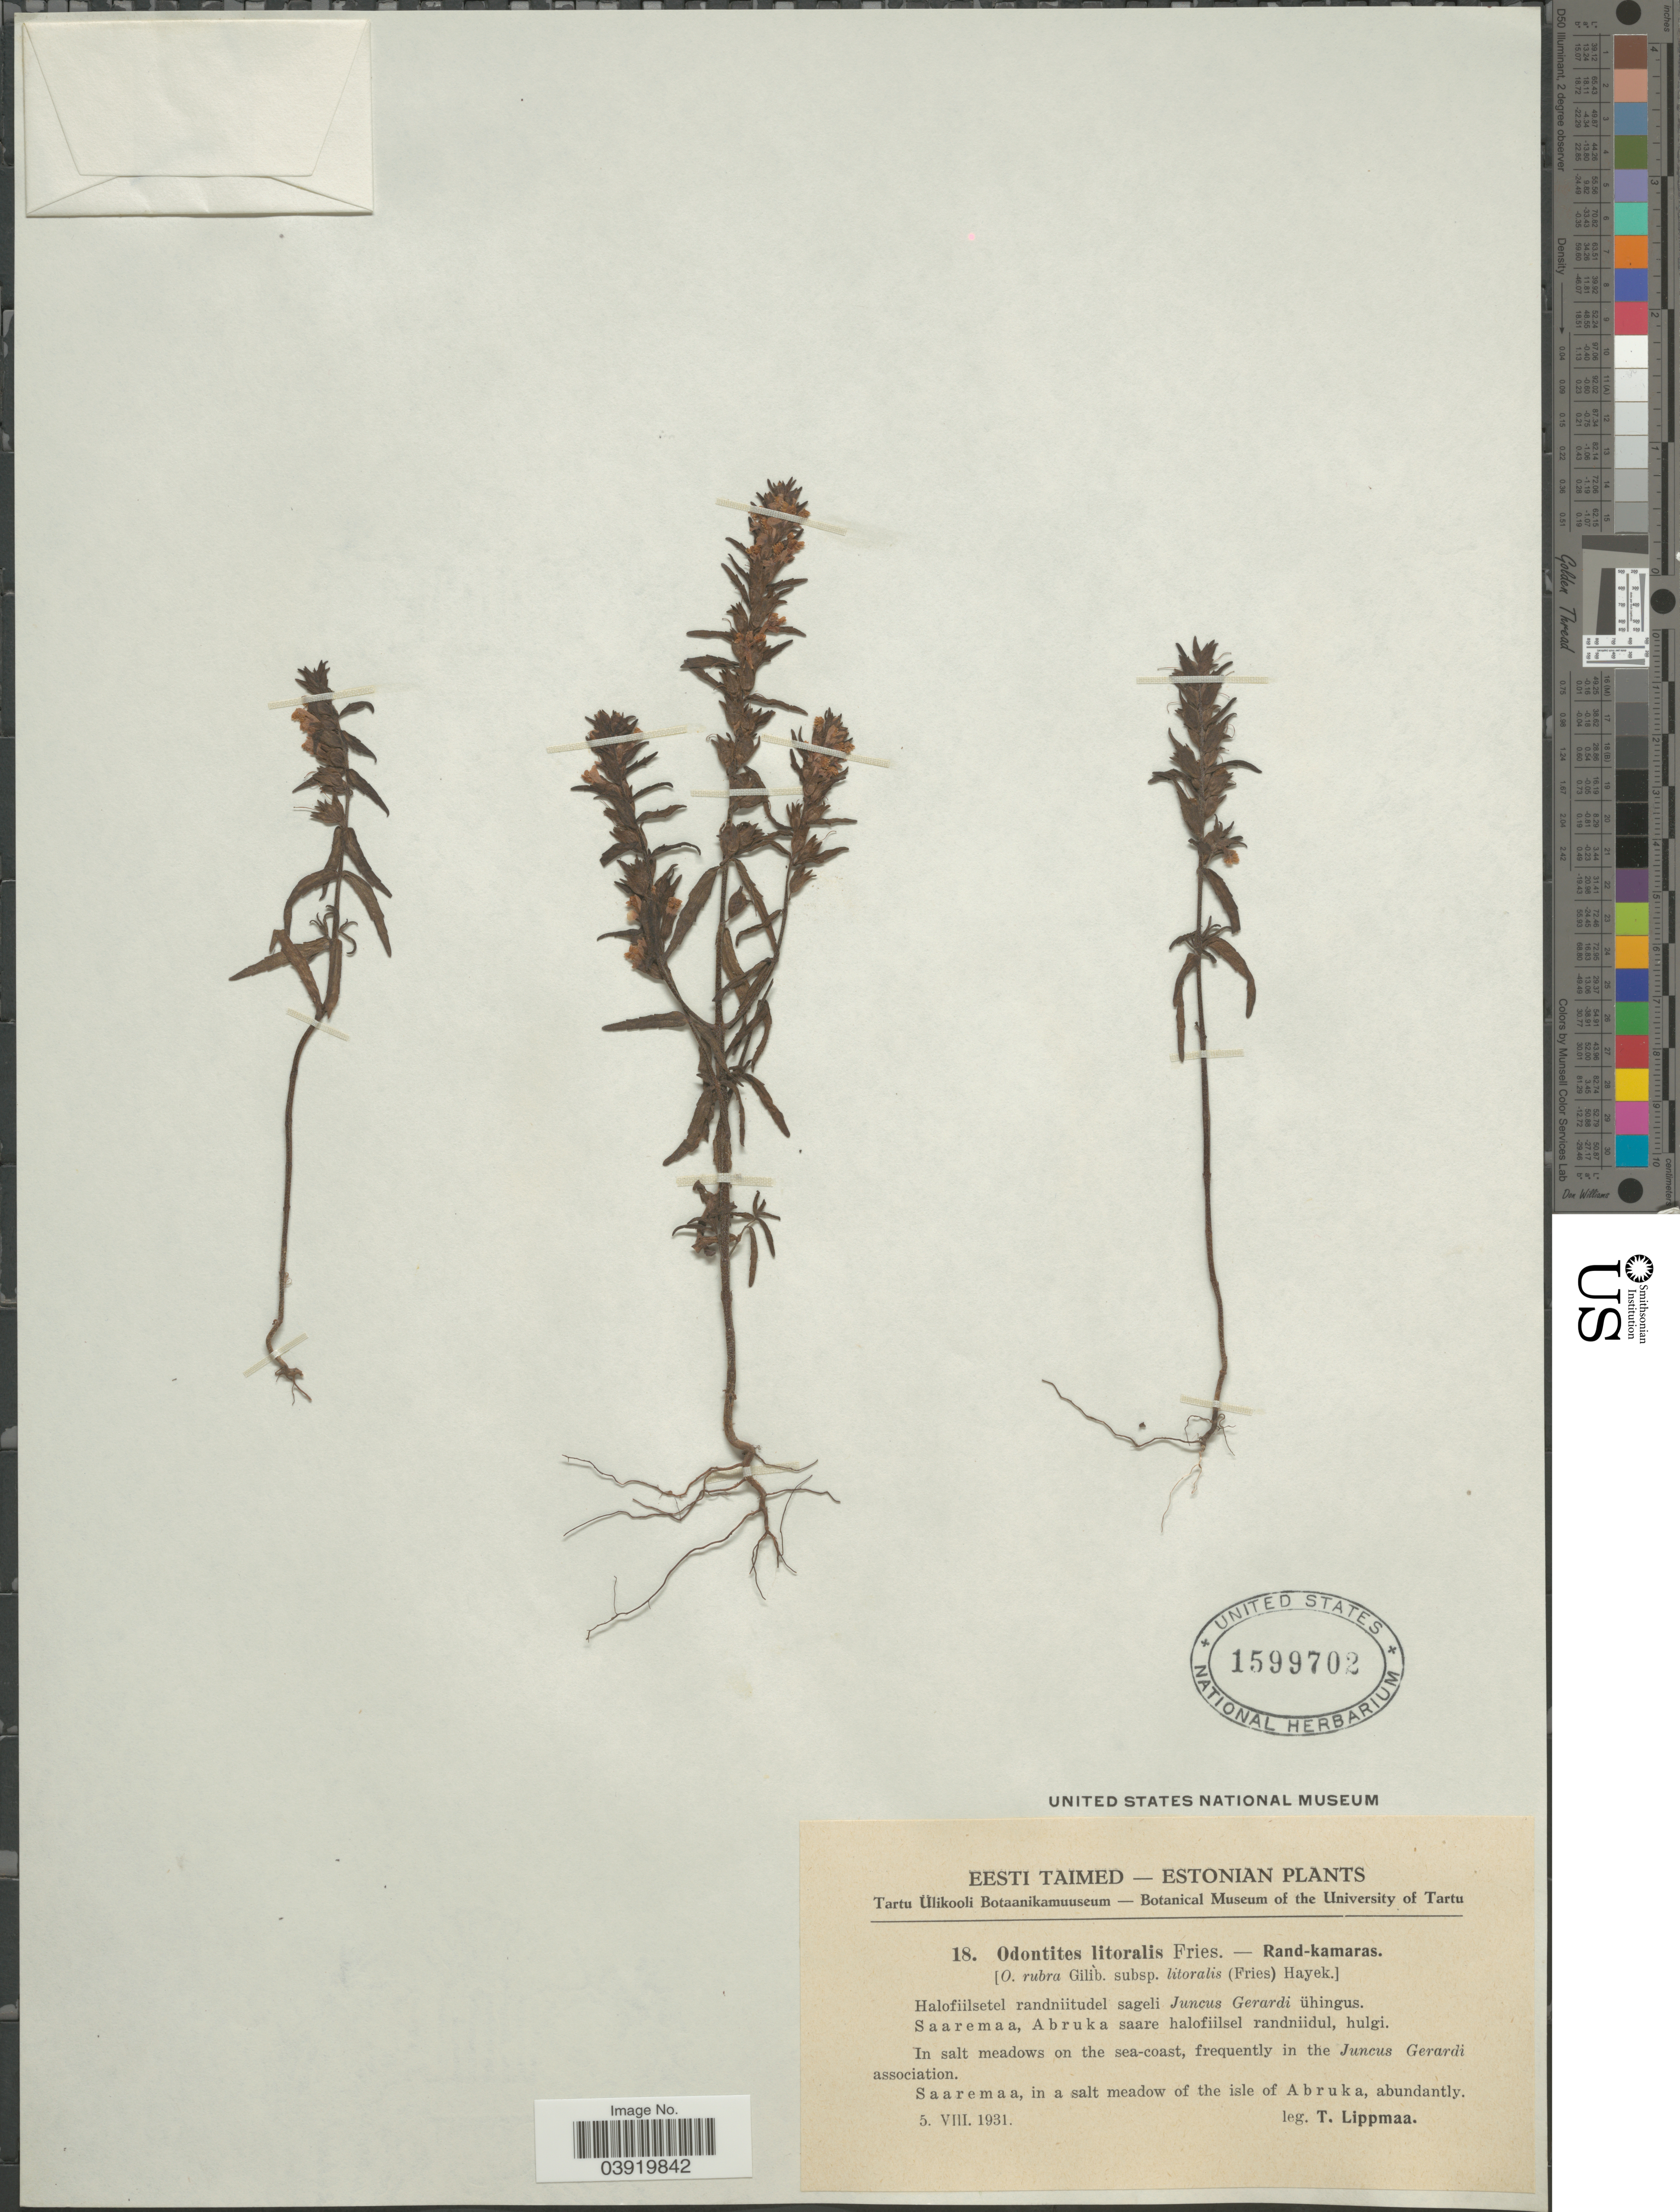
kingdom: Plantae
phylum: Tracheophyta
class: Magnoliopsida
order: Lamiales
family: Orobanchaceae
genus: Odontites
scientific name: Odontites litoralis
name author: Fr. a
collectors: T. Lippmaa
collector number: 18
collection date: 1931-08-05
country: Estonia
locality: Saaremaa, in a salt meadow of the isle of Abruka.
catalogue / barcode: US 1599702